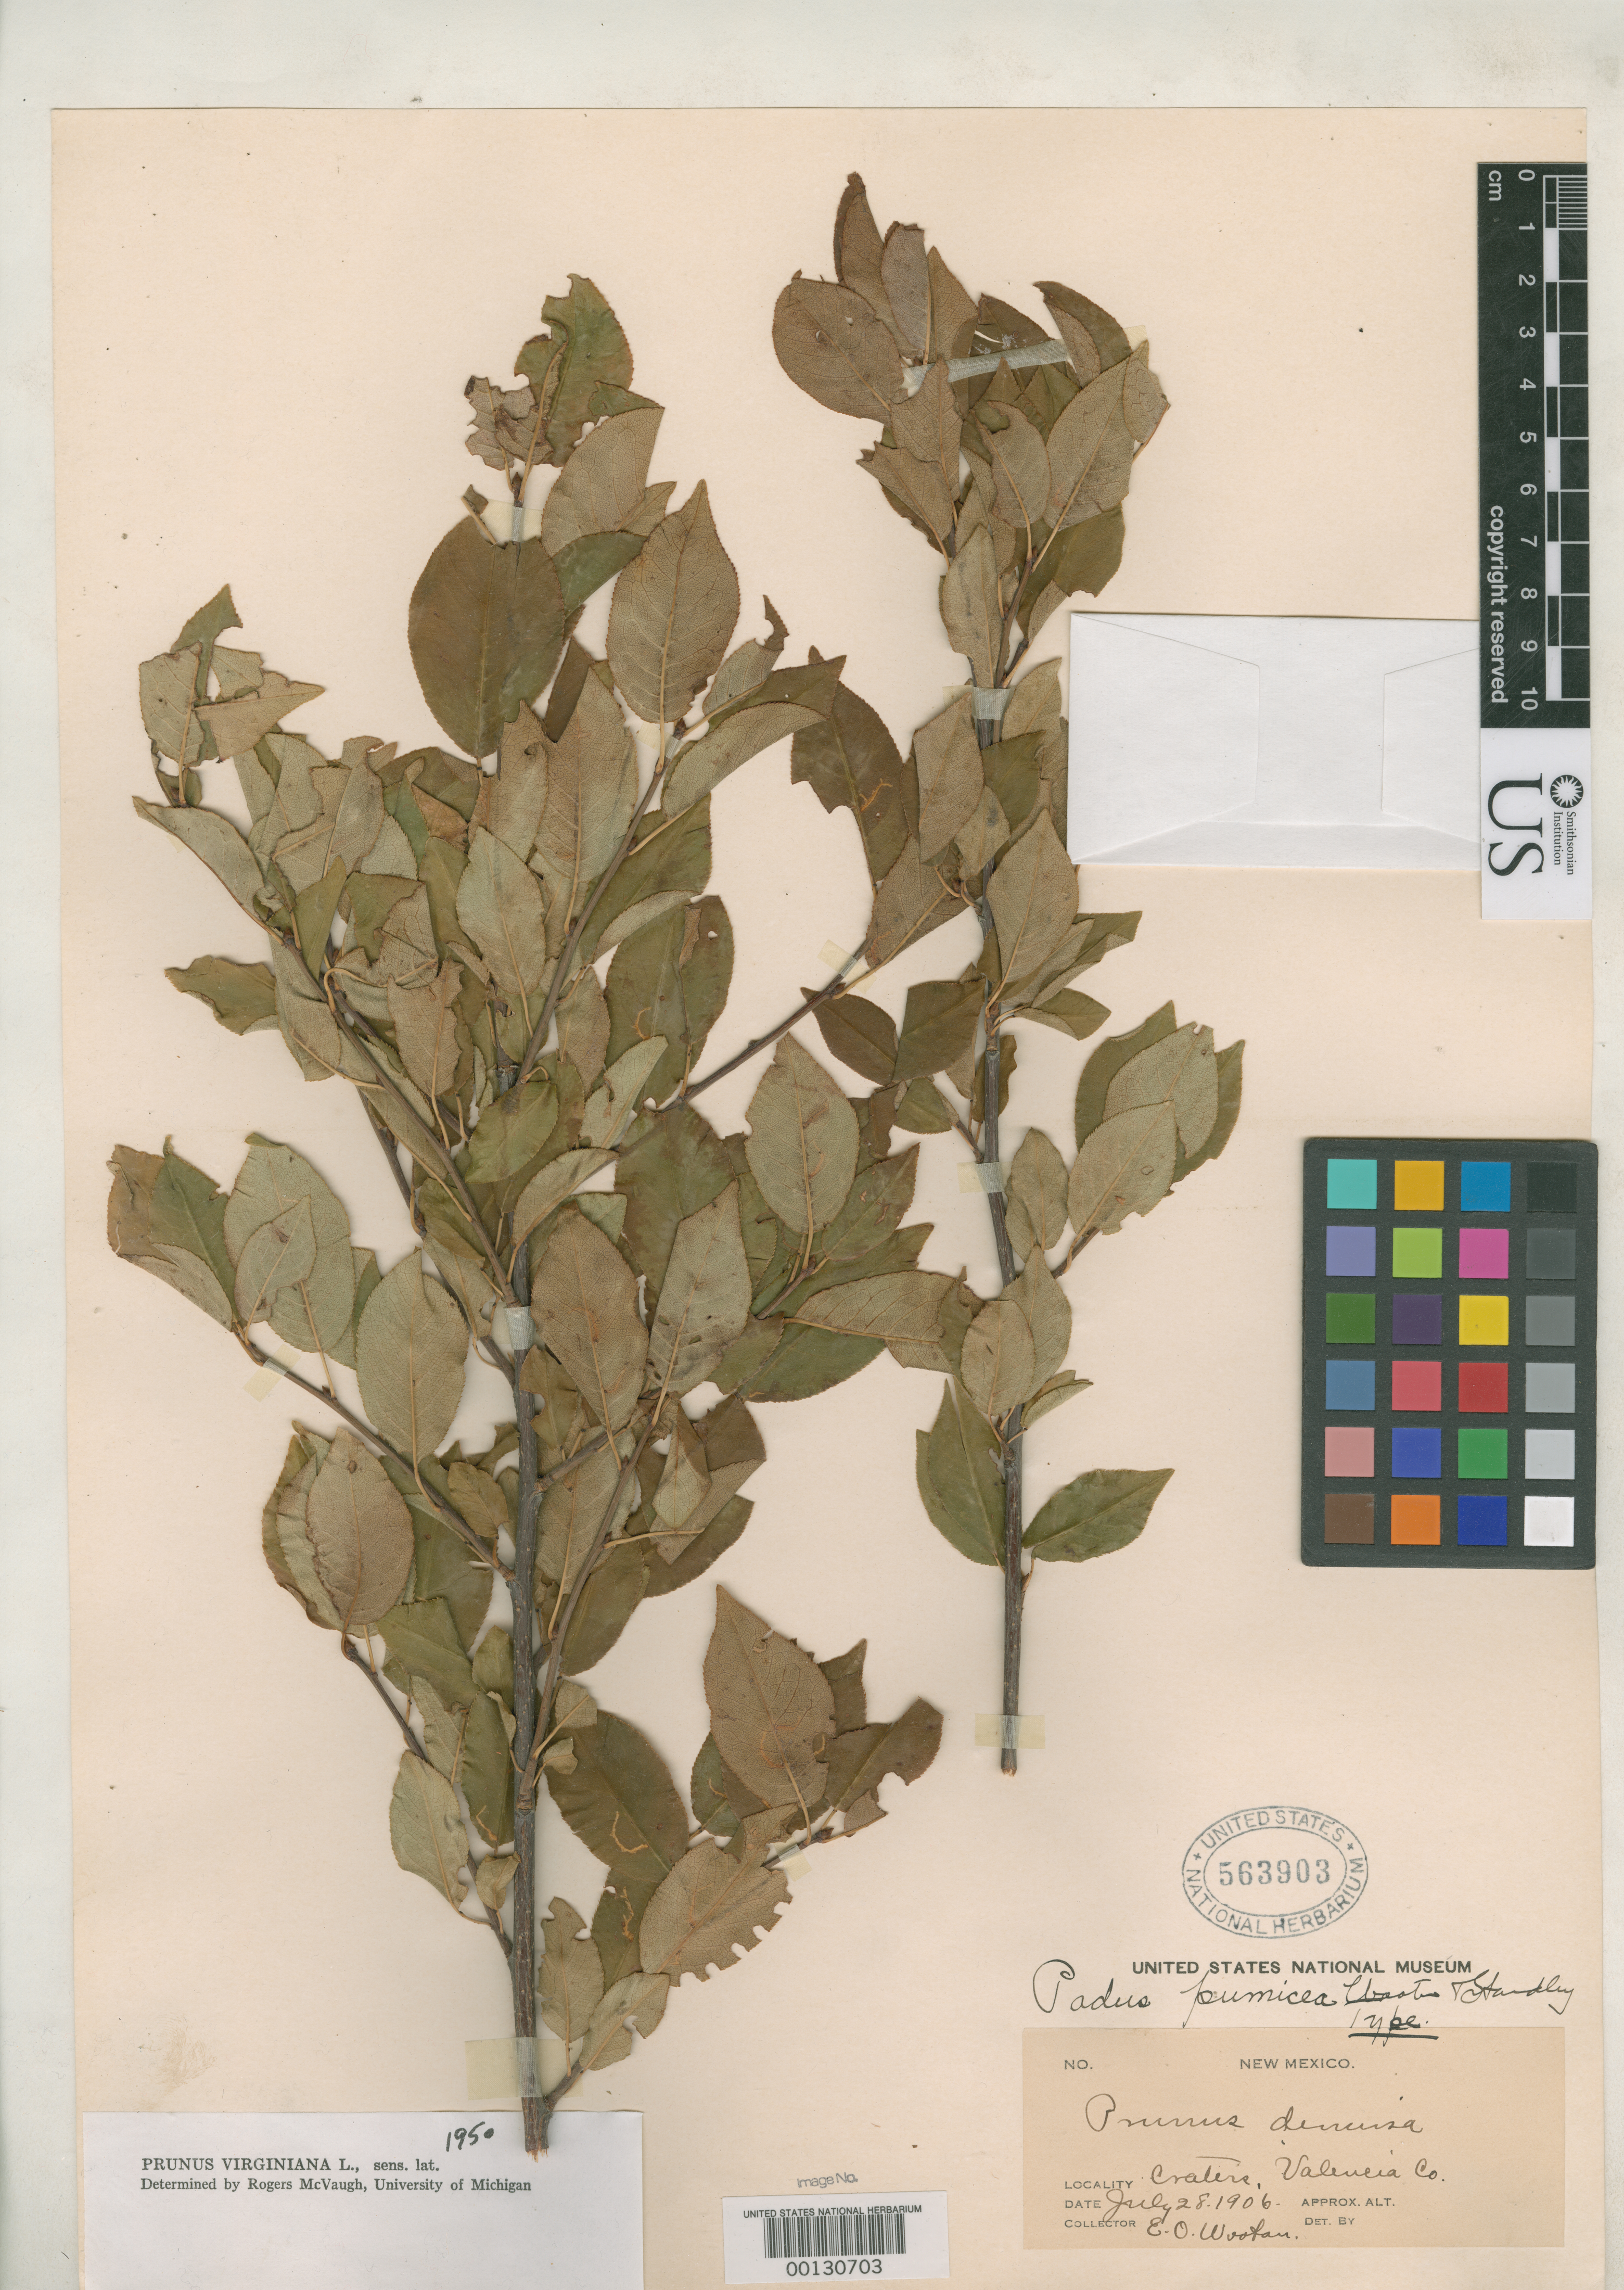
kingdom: Plantae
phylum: Tracheophyta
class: Magnoliopsida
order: Rosales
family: Rosaceae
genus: Padus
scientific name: Padus pumicea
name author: Wooton & Standl.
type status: Holotype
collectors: E. O. Wooton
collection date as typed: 28 Jul 1906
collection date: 1906-07-28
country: United States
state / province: New Mexico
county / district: Valencia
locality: Craters.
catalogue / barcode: US 563903